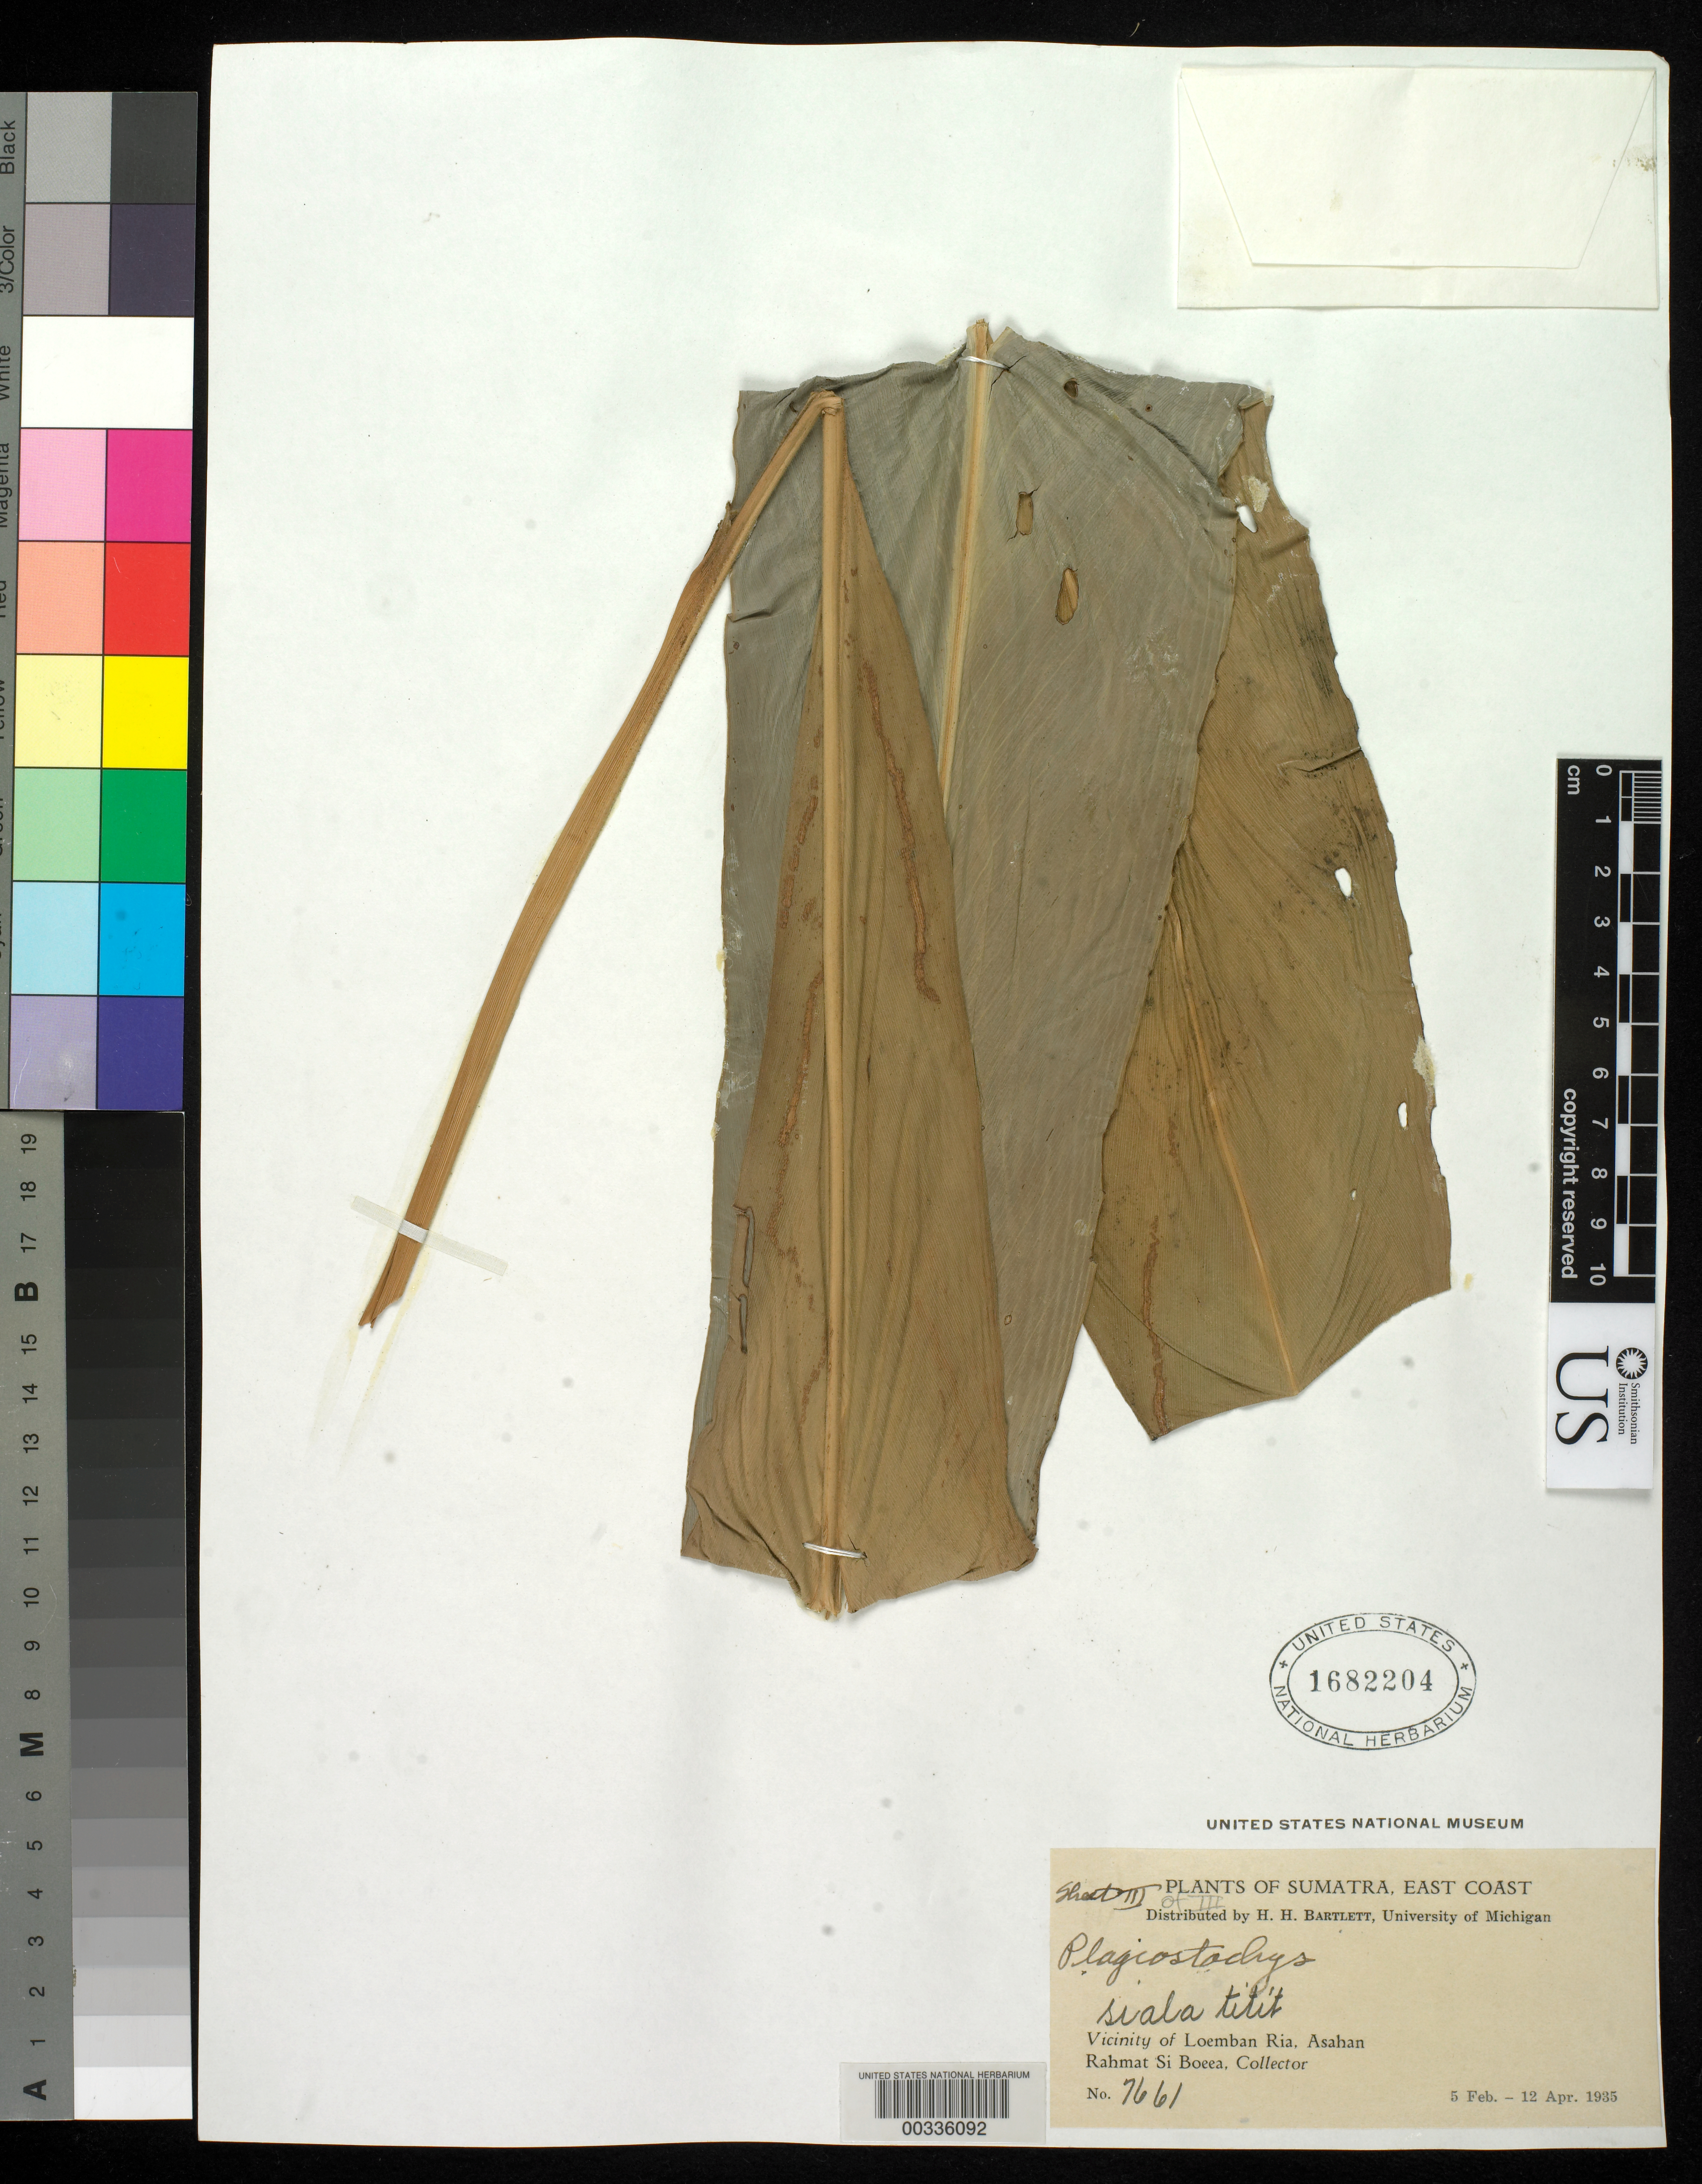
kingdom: Plantae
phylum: Tracheophyta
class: Liliopsida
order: Zingiberales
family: Zingiberaceae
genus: Plagiostachys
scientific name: Plagiostachys sp.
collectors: Rahmat Si Boeea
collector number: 7661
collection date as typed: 05 Feb 1935 to 12 Apr 1935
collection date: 1935-02-05/1935-04-12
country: Indonesia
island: Sumatra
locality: East coast, vicinity of loemban ria, asahan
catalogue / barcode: US 1682204